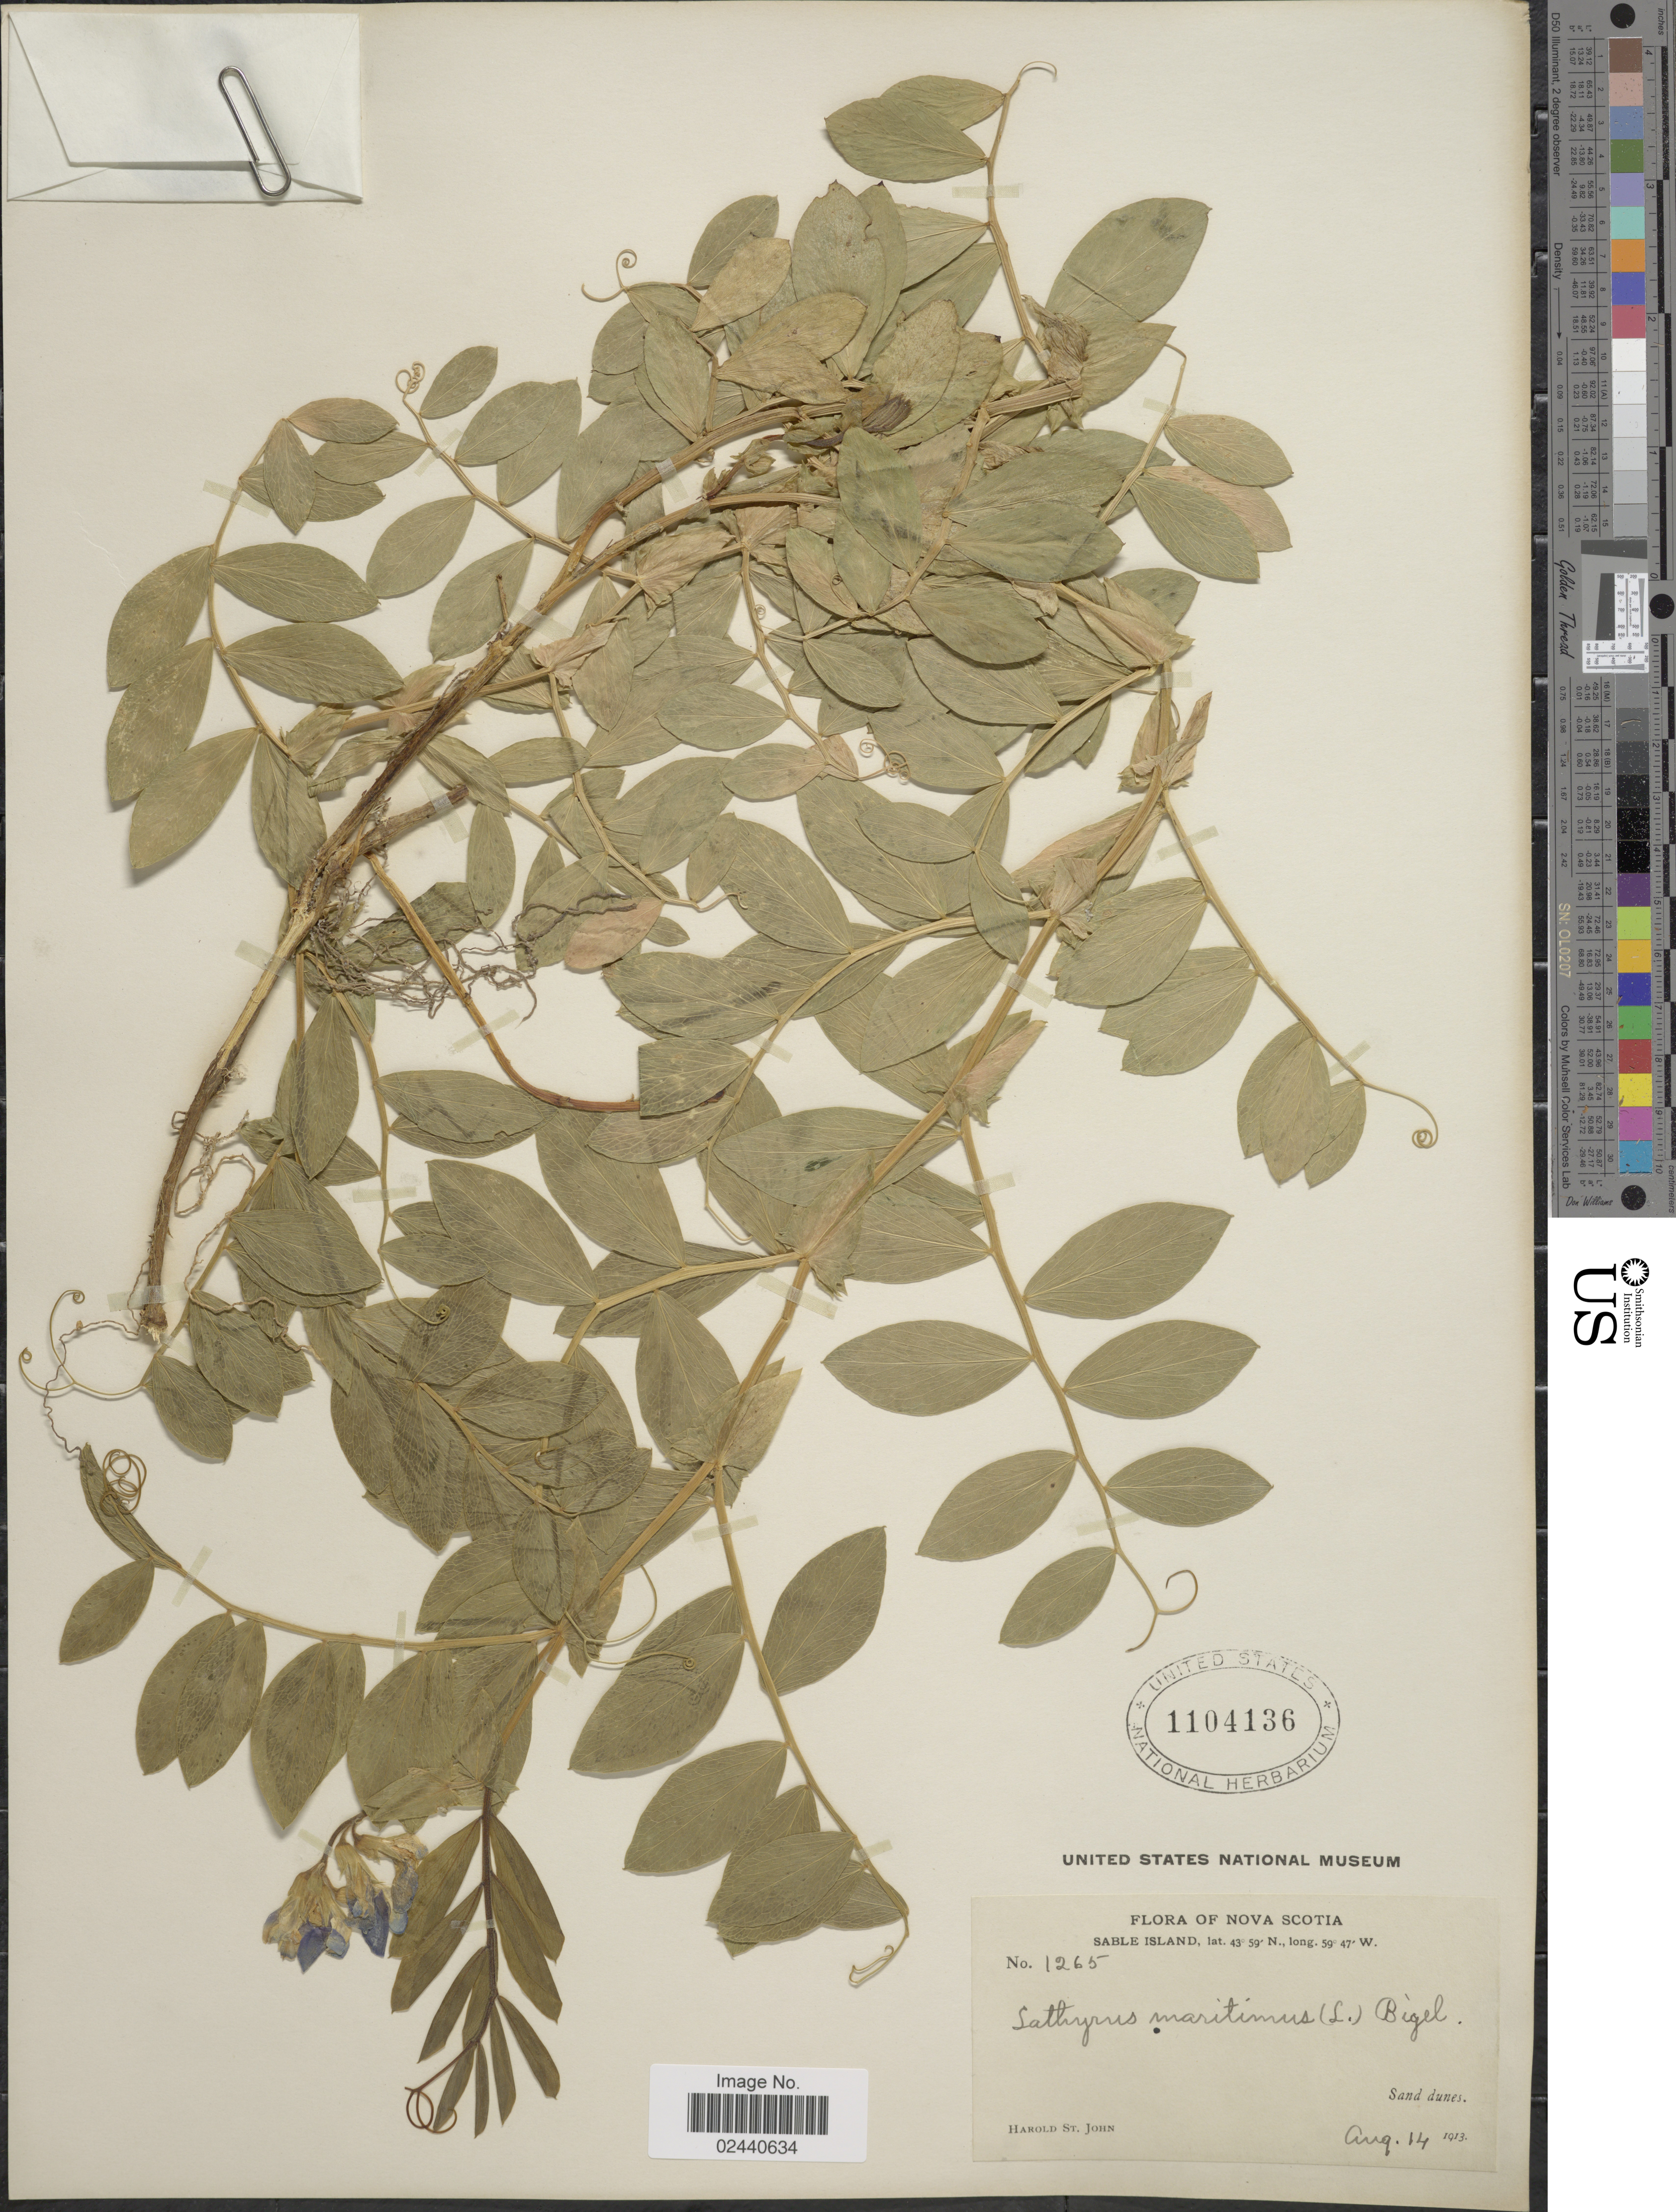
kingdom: Plantae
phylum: Tracheophyta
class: Magnoliopsida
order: Fabales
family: Fabaceae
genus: Lathyrus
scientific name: Lathyrus japonicus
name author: Willd.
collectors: H. St. John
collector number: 1265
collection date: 1913-08-14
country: Canada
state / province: Nova Scotia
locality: Sable Island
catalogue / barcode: US 1104136